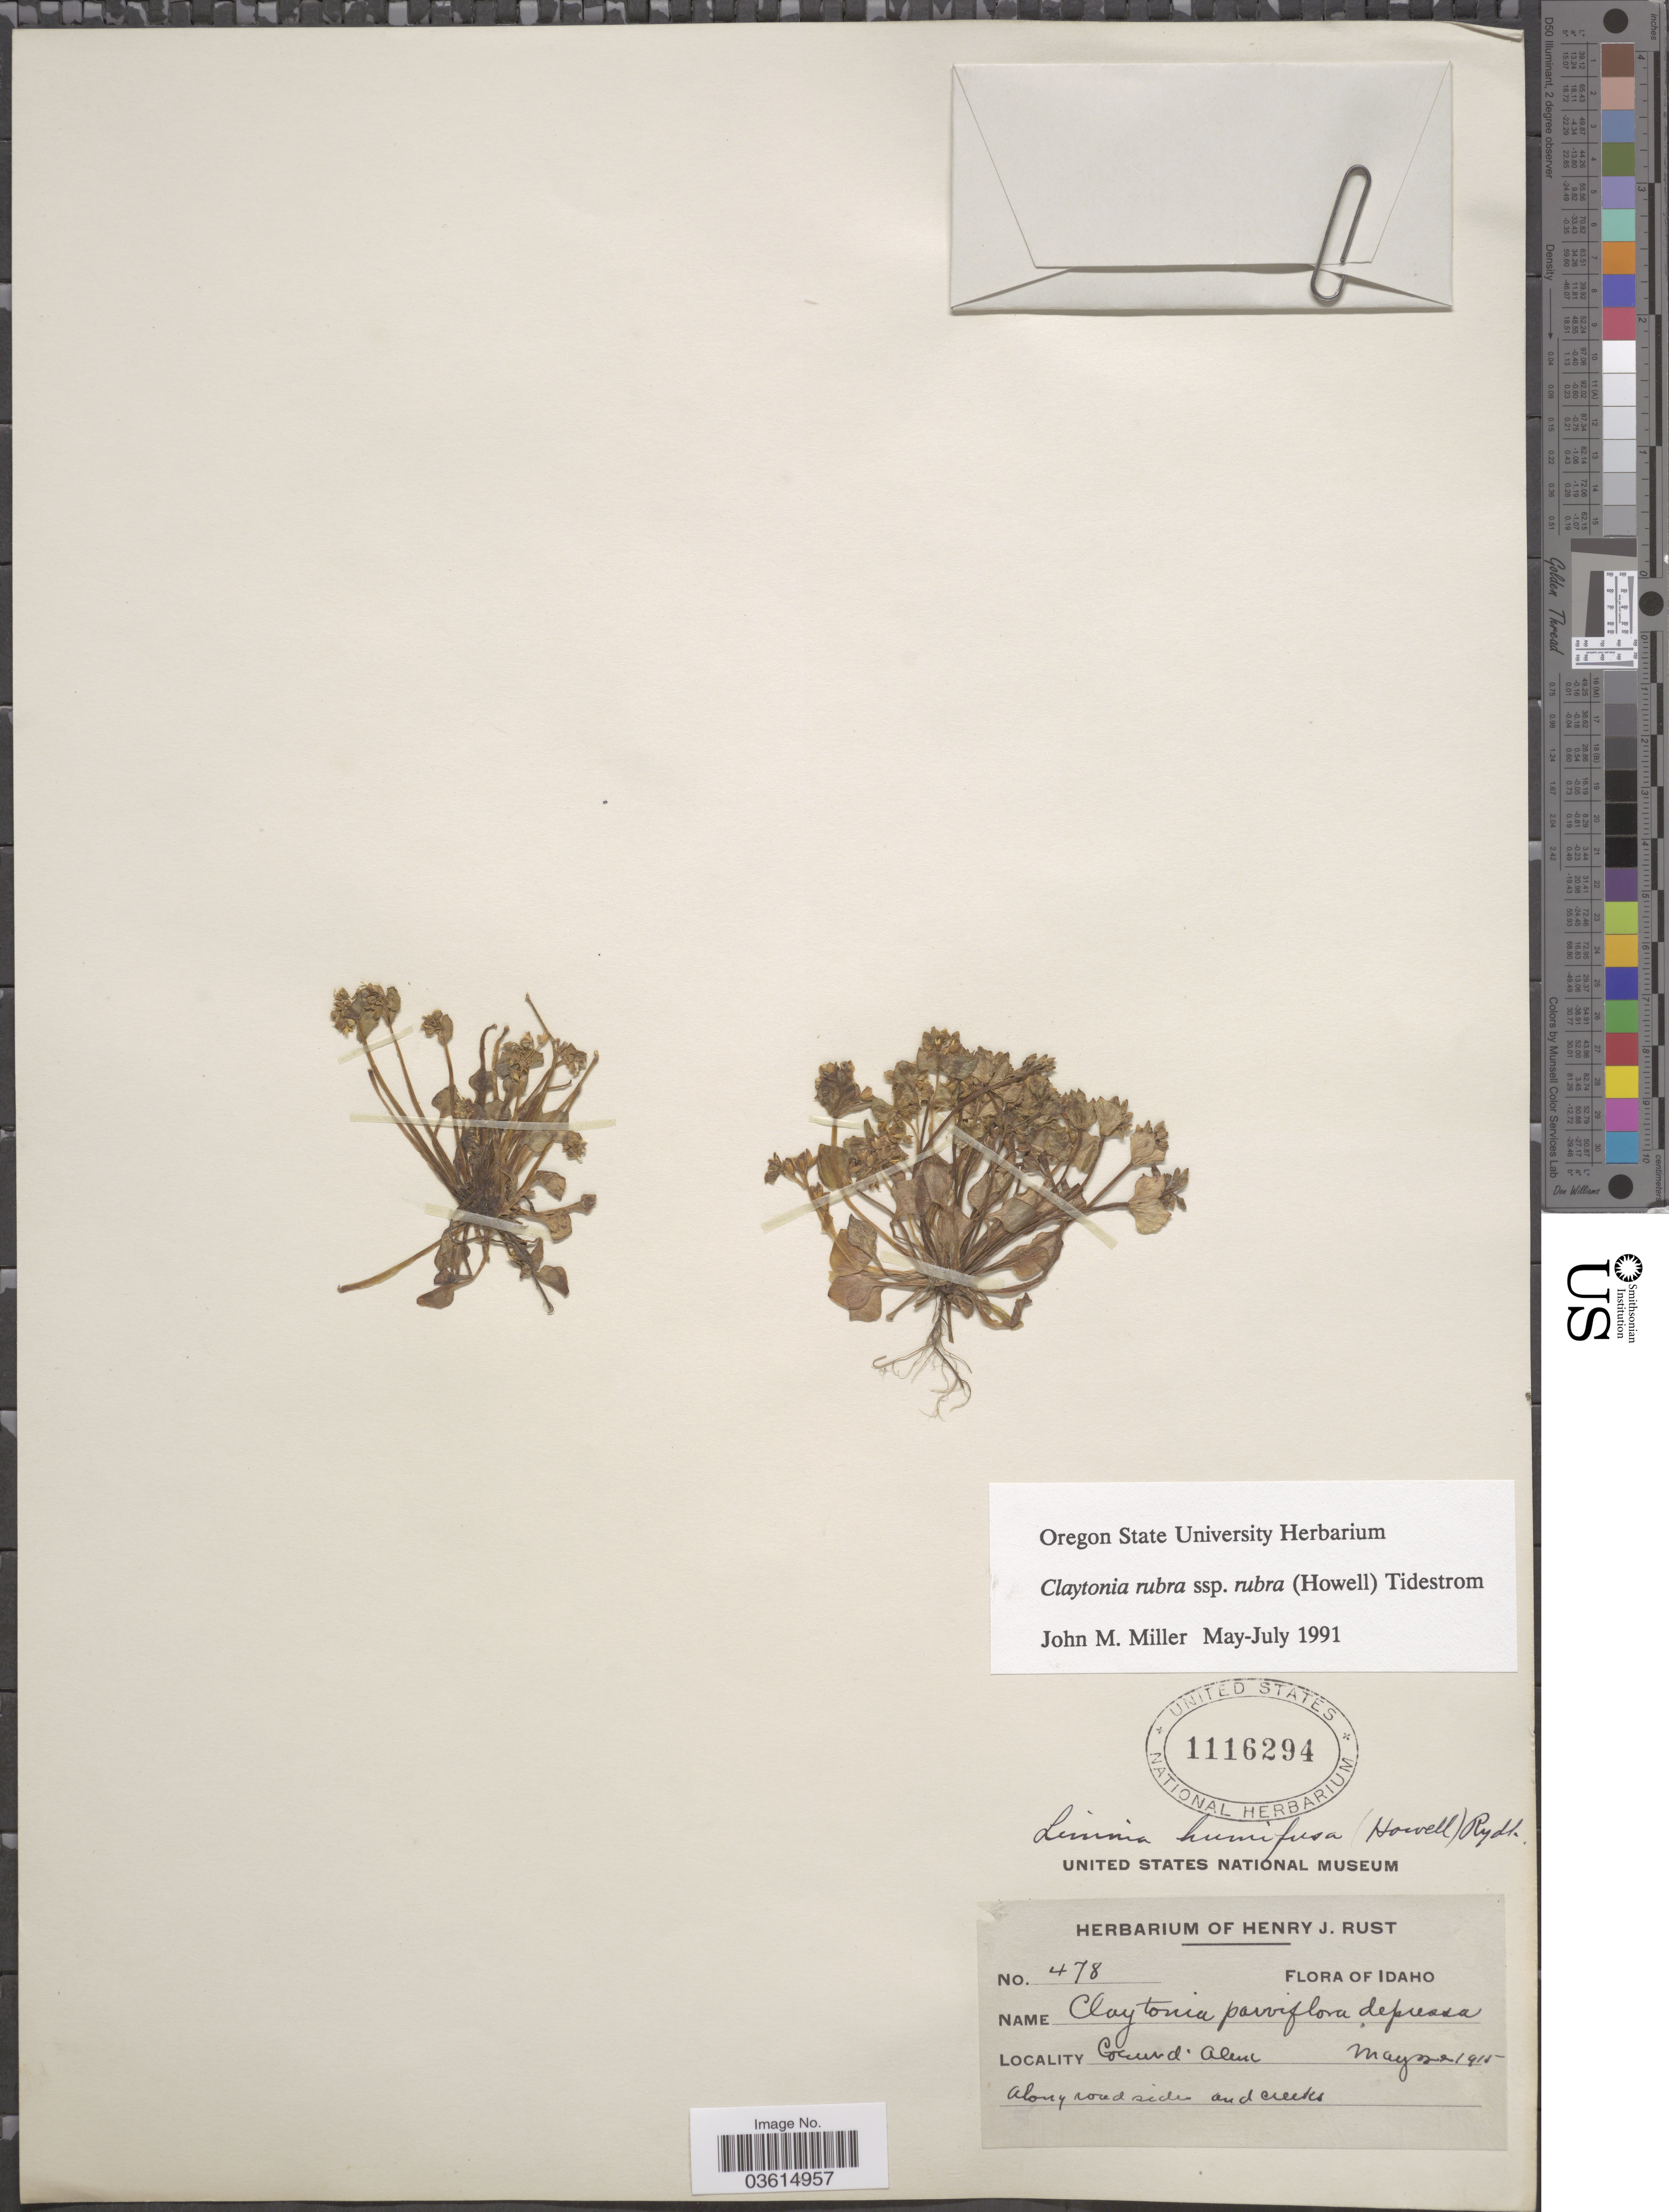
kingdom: Plantae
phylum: Tracheophyta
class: Magnoliopsida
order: Caryophyllales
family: Montiaceae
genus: Claytonia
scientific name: Claytonia rubra subsp. rubra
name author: (Howell) Tidestr.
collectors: ex herb. Henry J. Rust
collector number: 478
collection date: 1915-05-22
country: United States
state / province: Idaho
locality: Coeur d'alene. Along roadsides and creeks.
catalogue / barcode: US 1116294